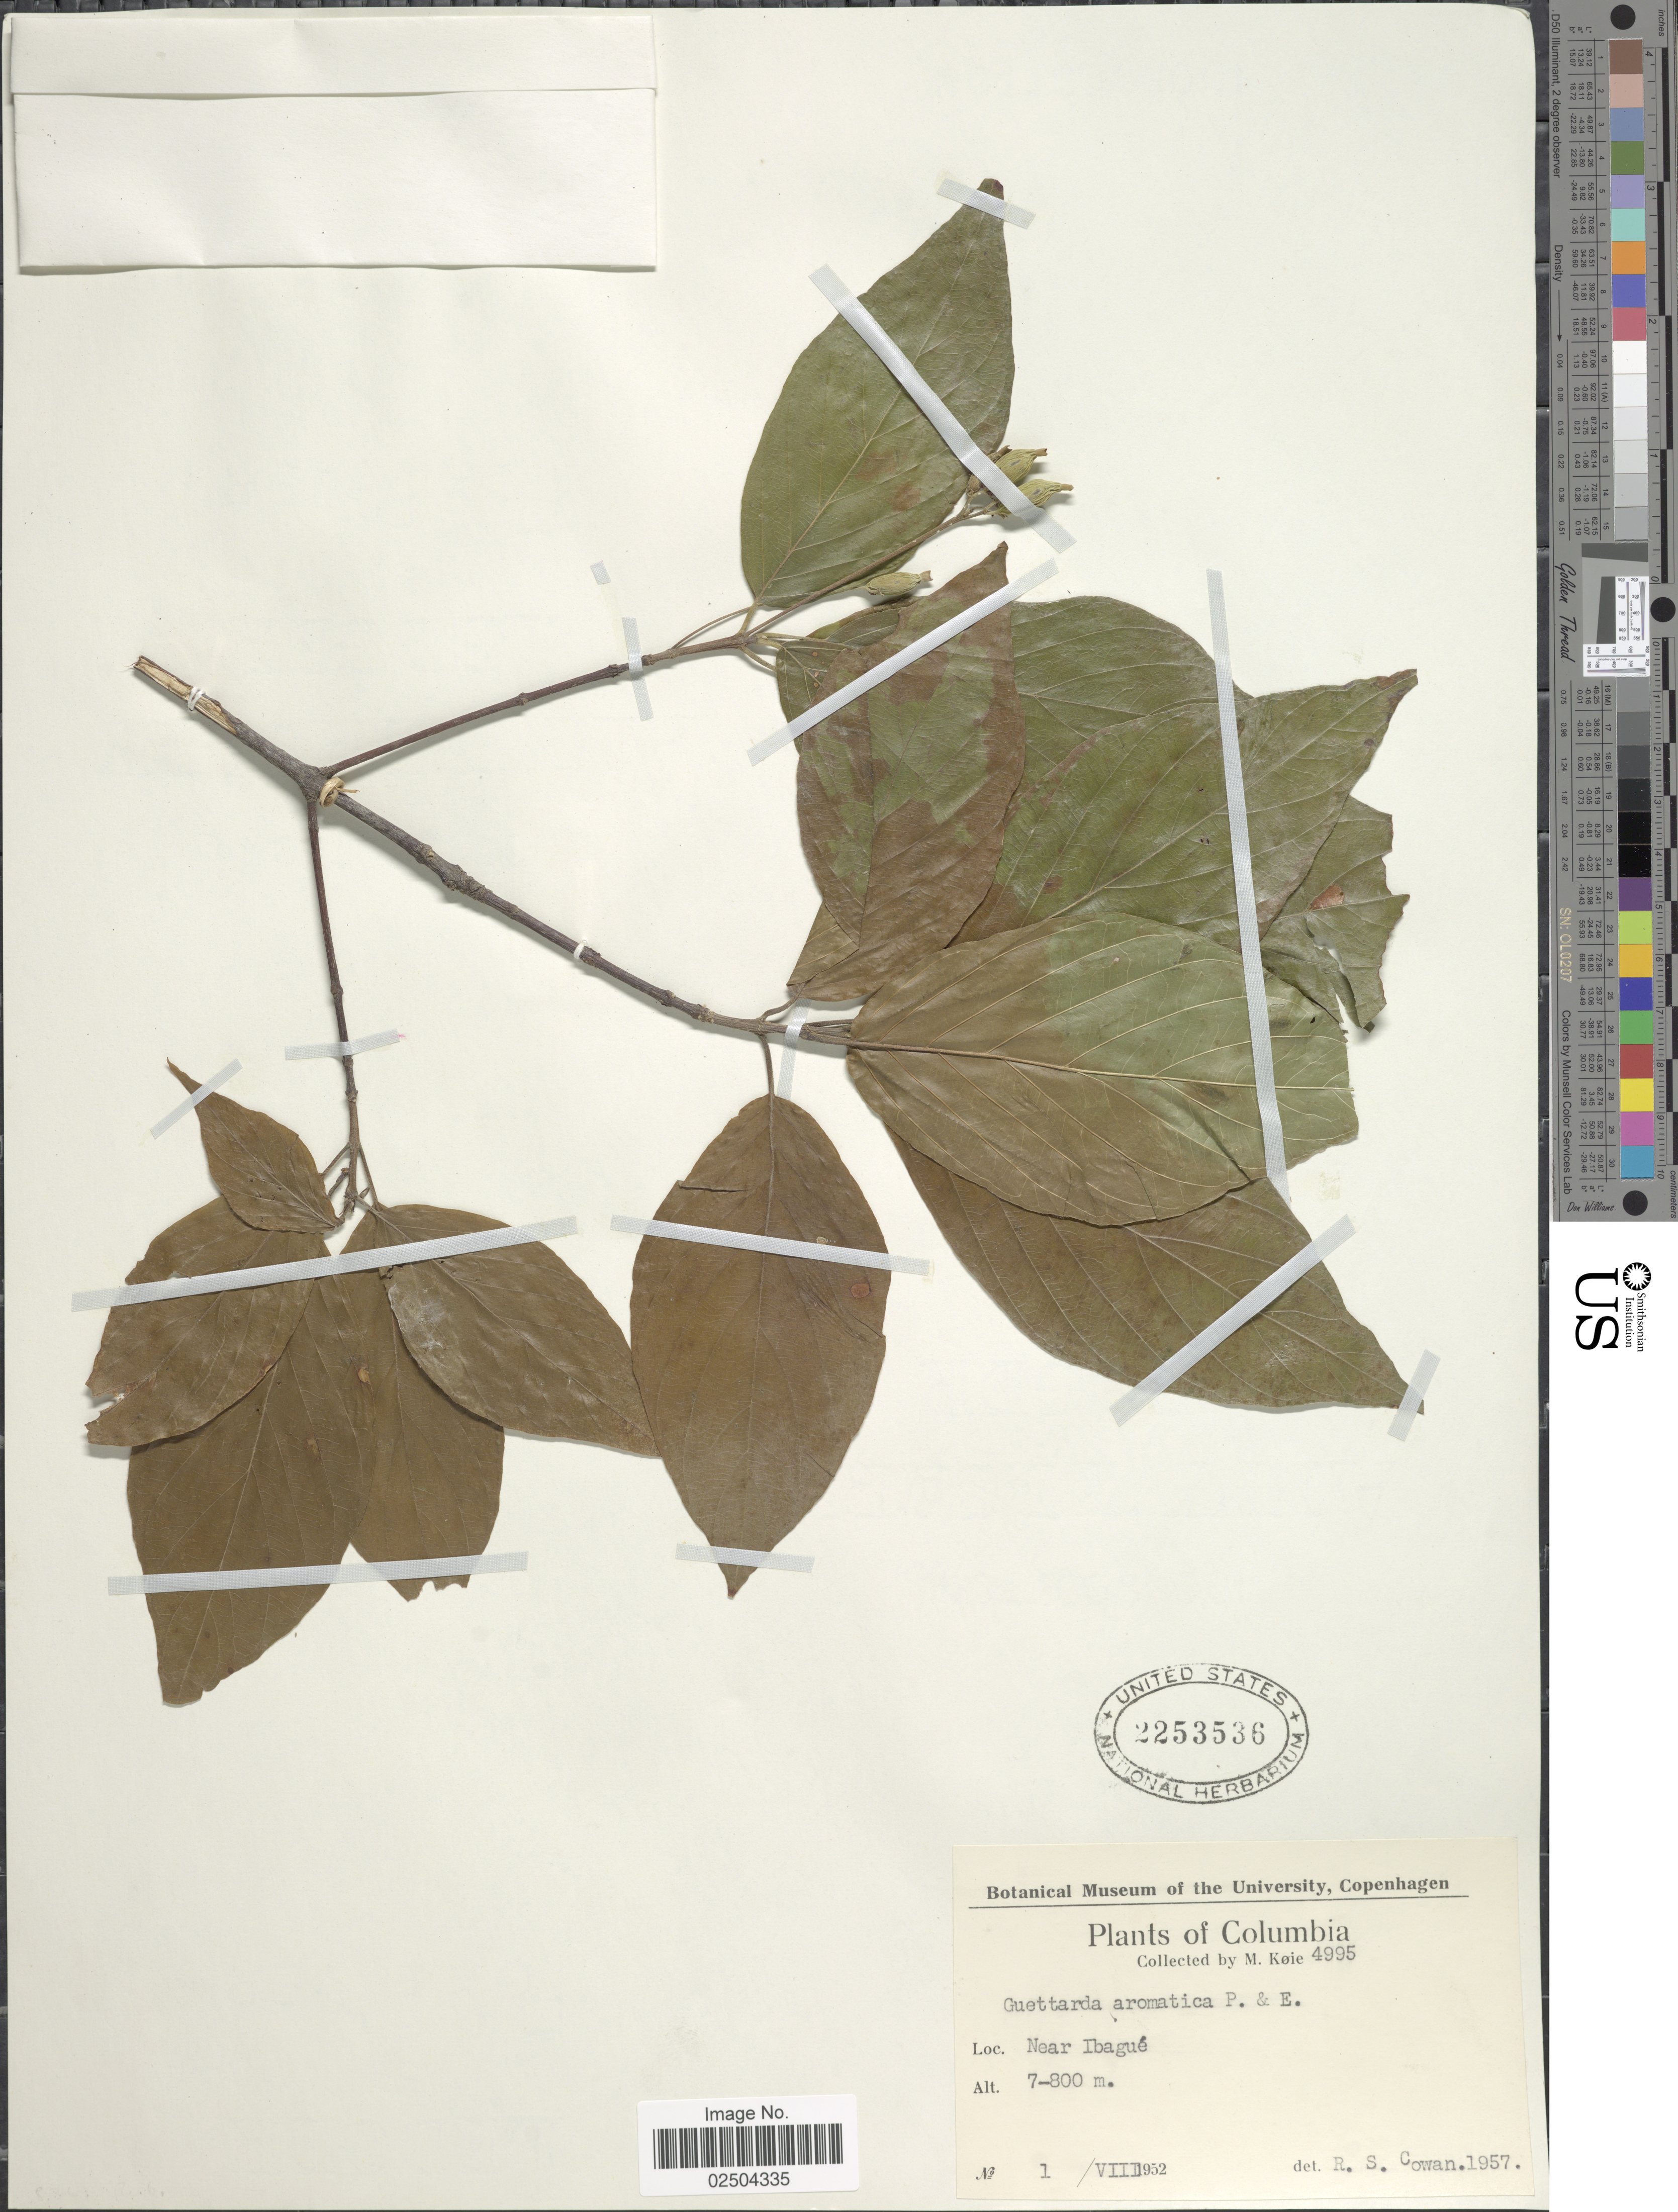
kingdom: Plantae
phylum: Tracheophyta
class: Magnoliopsida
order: Gentianales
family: Rubiaceae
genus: Guettarda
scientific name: Guettarda aromatica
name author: Poepp. & Endl.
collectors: M. Köie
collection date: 1952-08-01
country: Colombia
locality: Near Ibague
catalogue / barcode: US 2253536